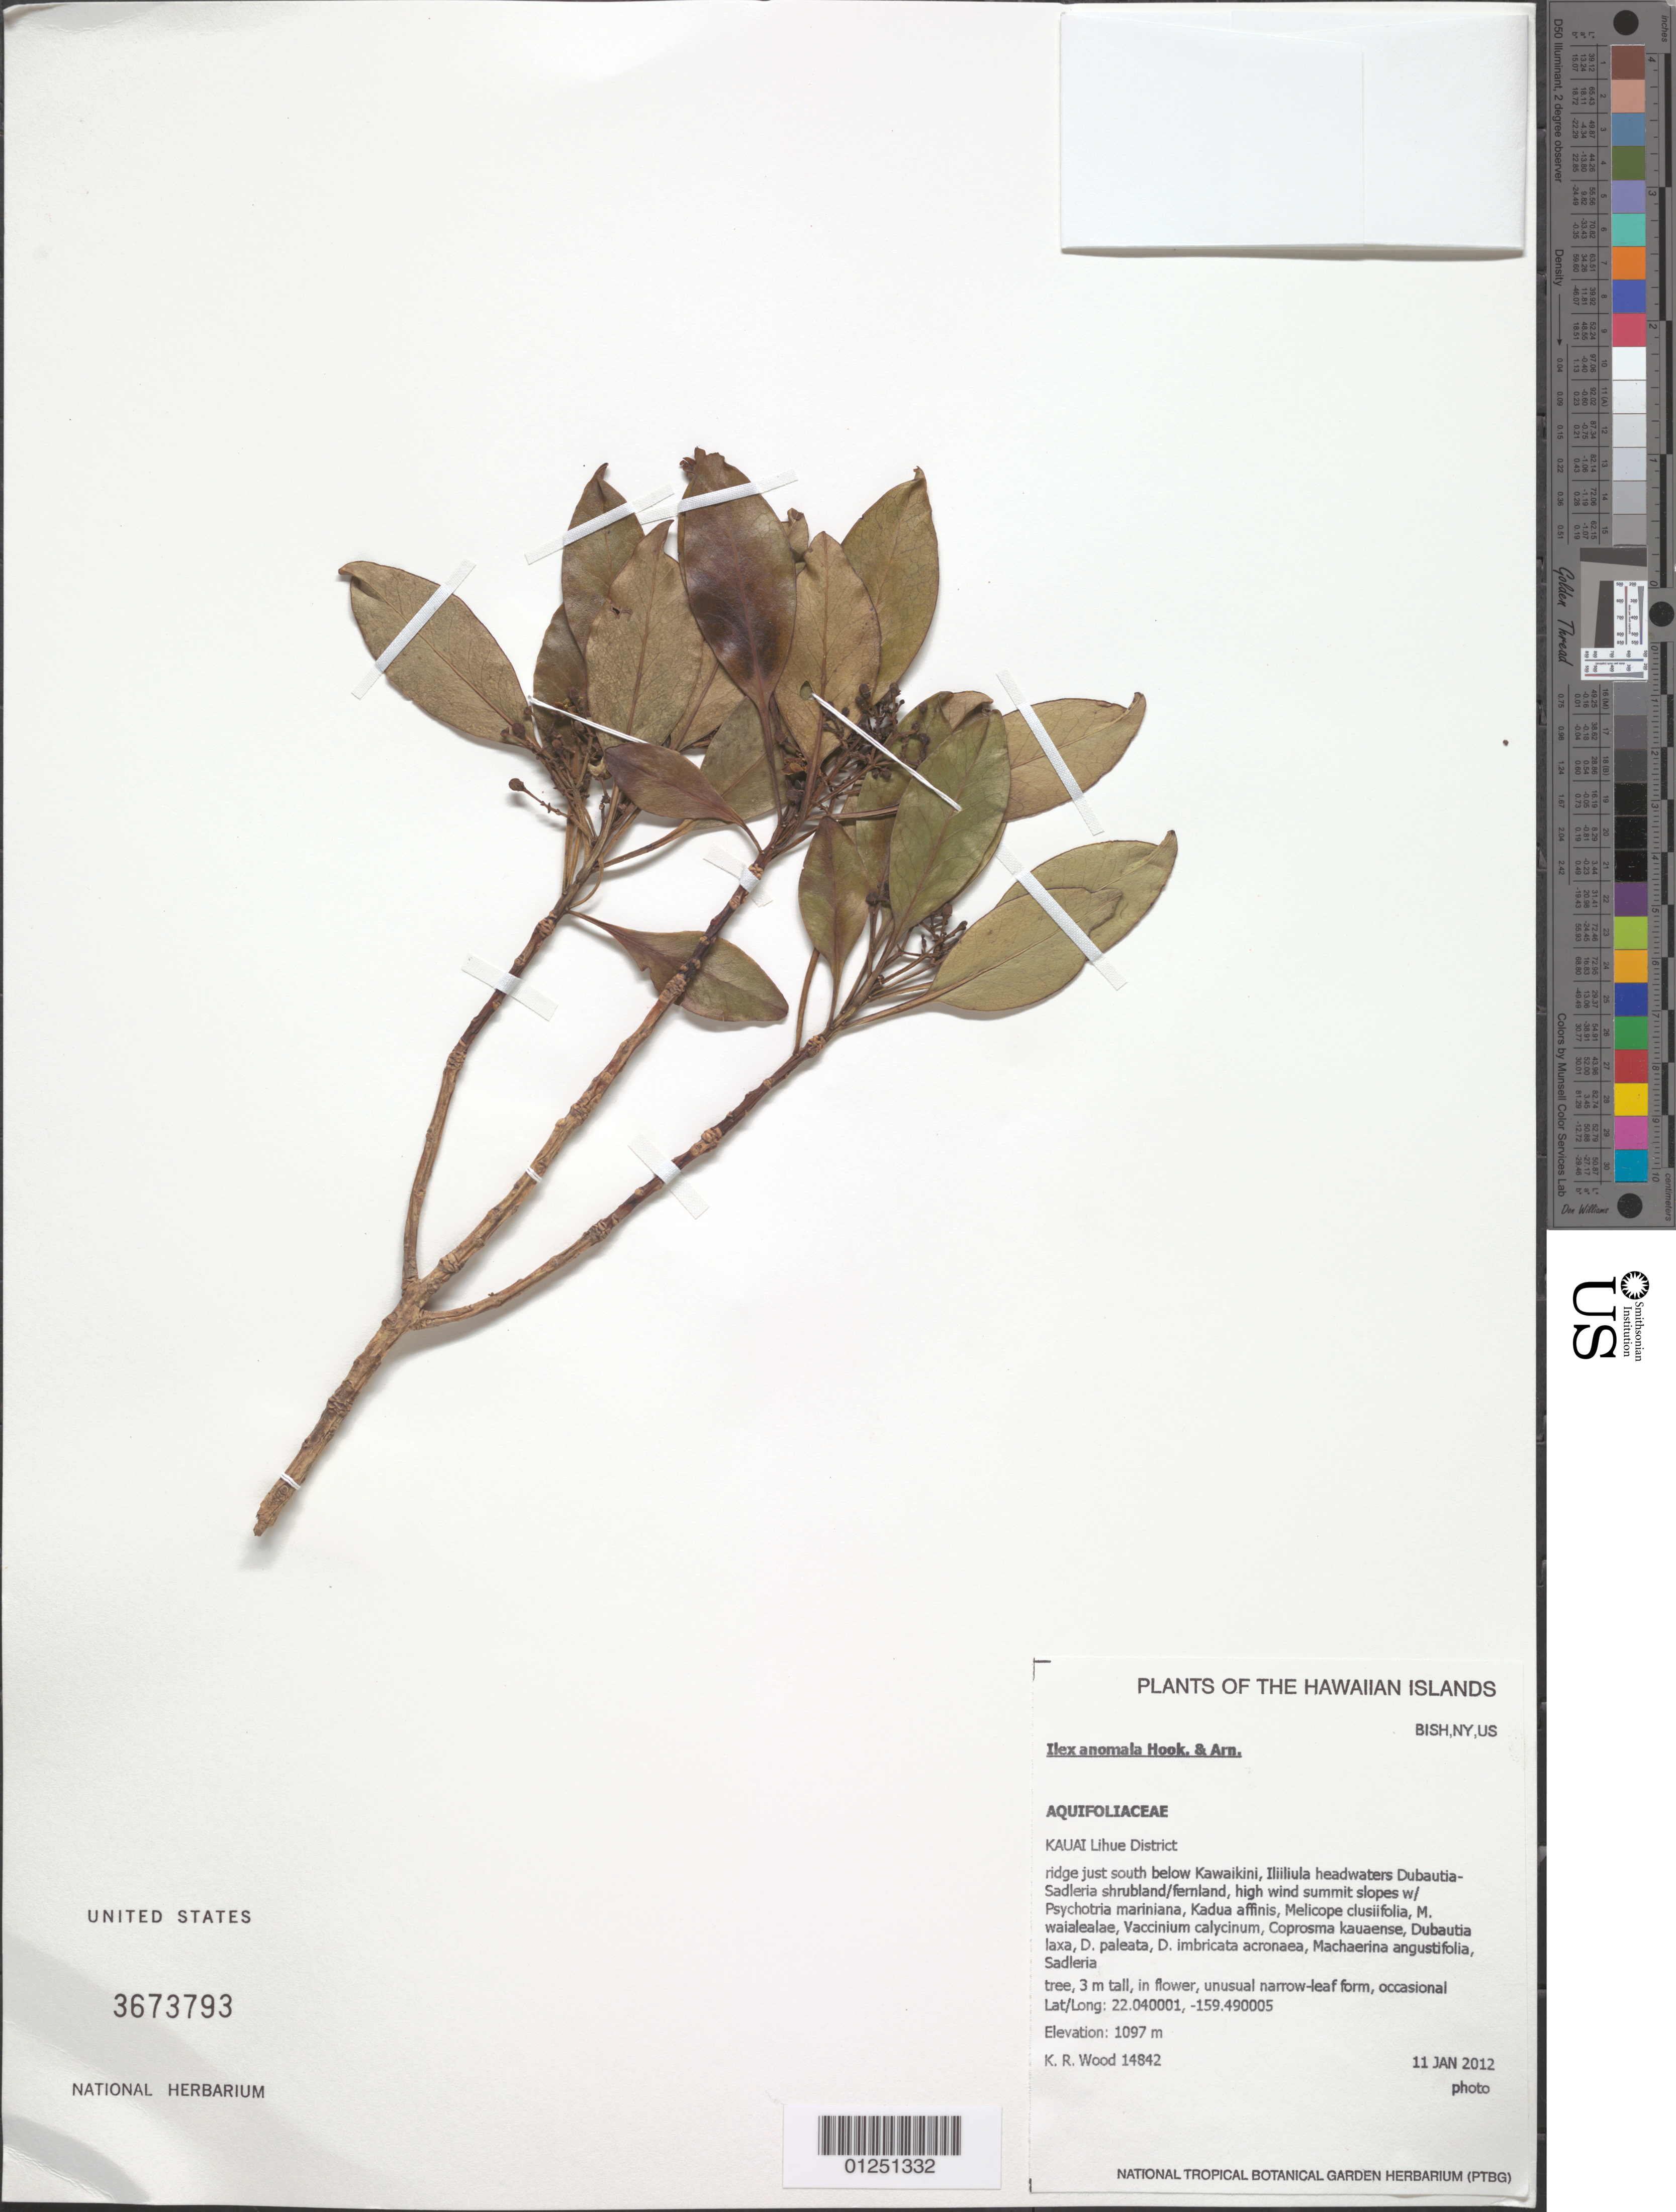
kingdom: Plantae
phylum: Tracheophyta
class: Magnoliopsida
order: Aquifoliales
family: Aquifoliaceae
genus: Ilex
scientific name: Ilex anomala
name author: Hook. & Arn.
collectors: K. R. Wood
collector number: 14842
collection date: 2012-01-11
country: United States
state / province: Hawaii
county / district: Kauai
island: Kaua'i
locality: Lihue District, ridge just south below Kawaikini, Iliiilula headwaters.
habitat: Shrubland/fernland, high wind summit slopes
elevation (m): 1097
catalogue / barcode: US 3673793